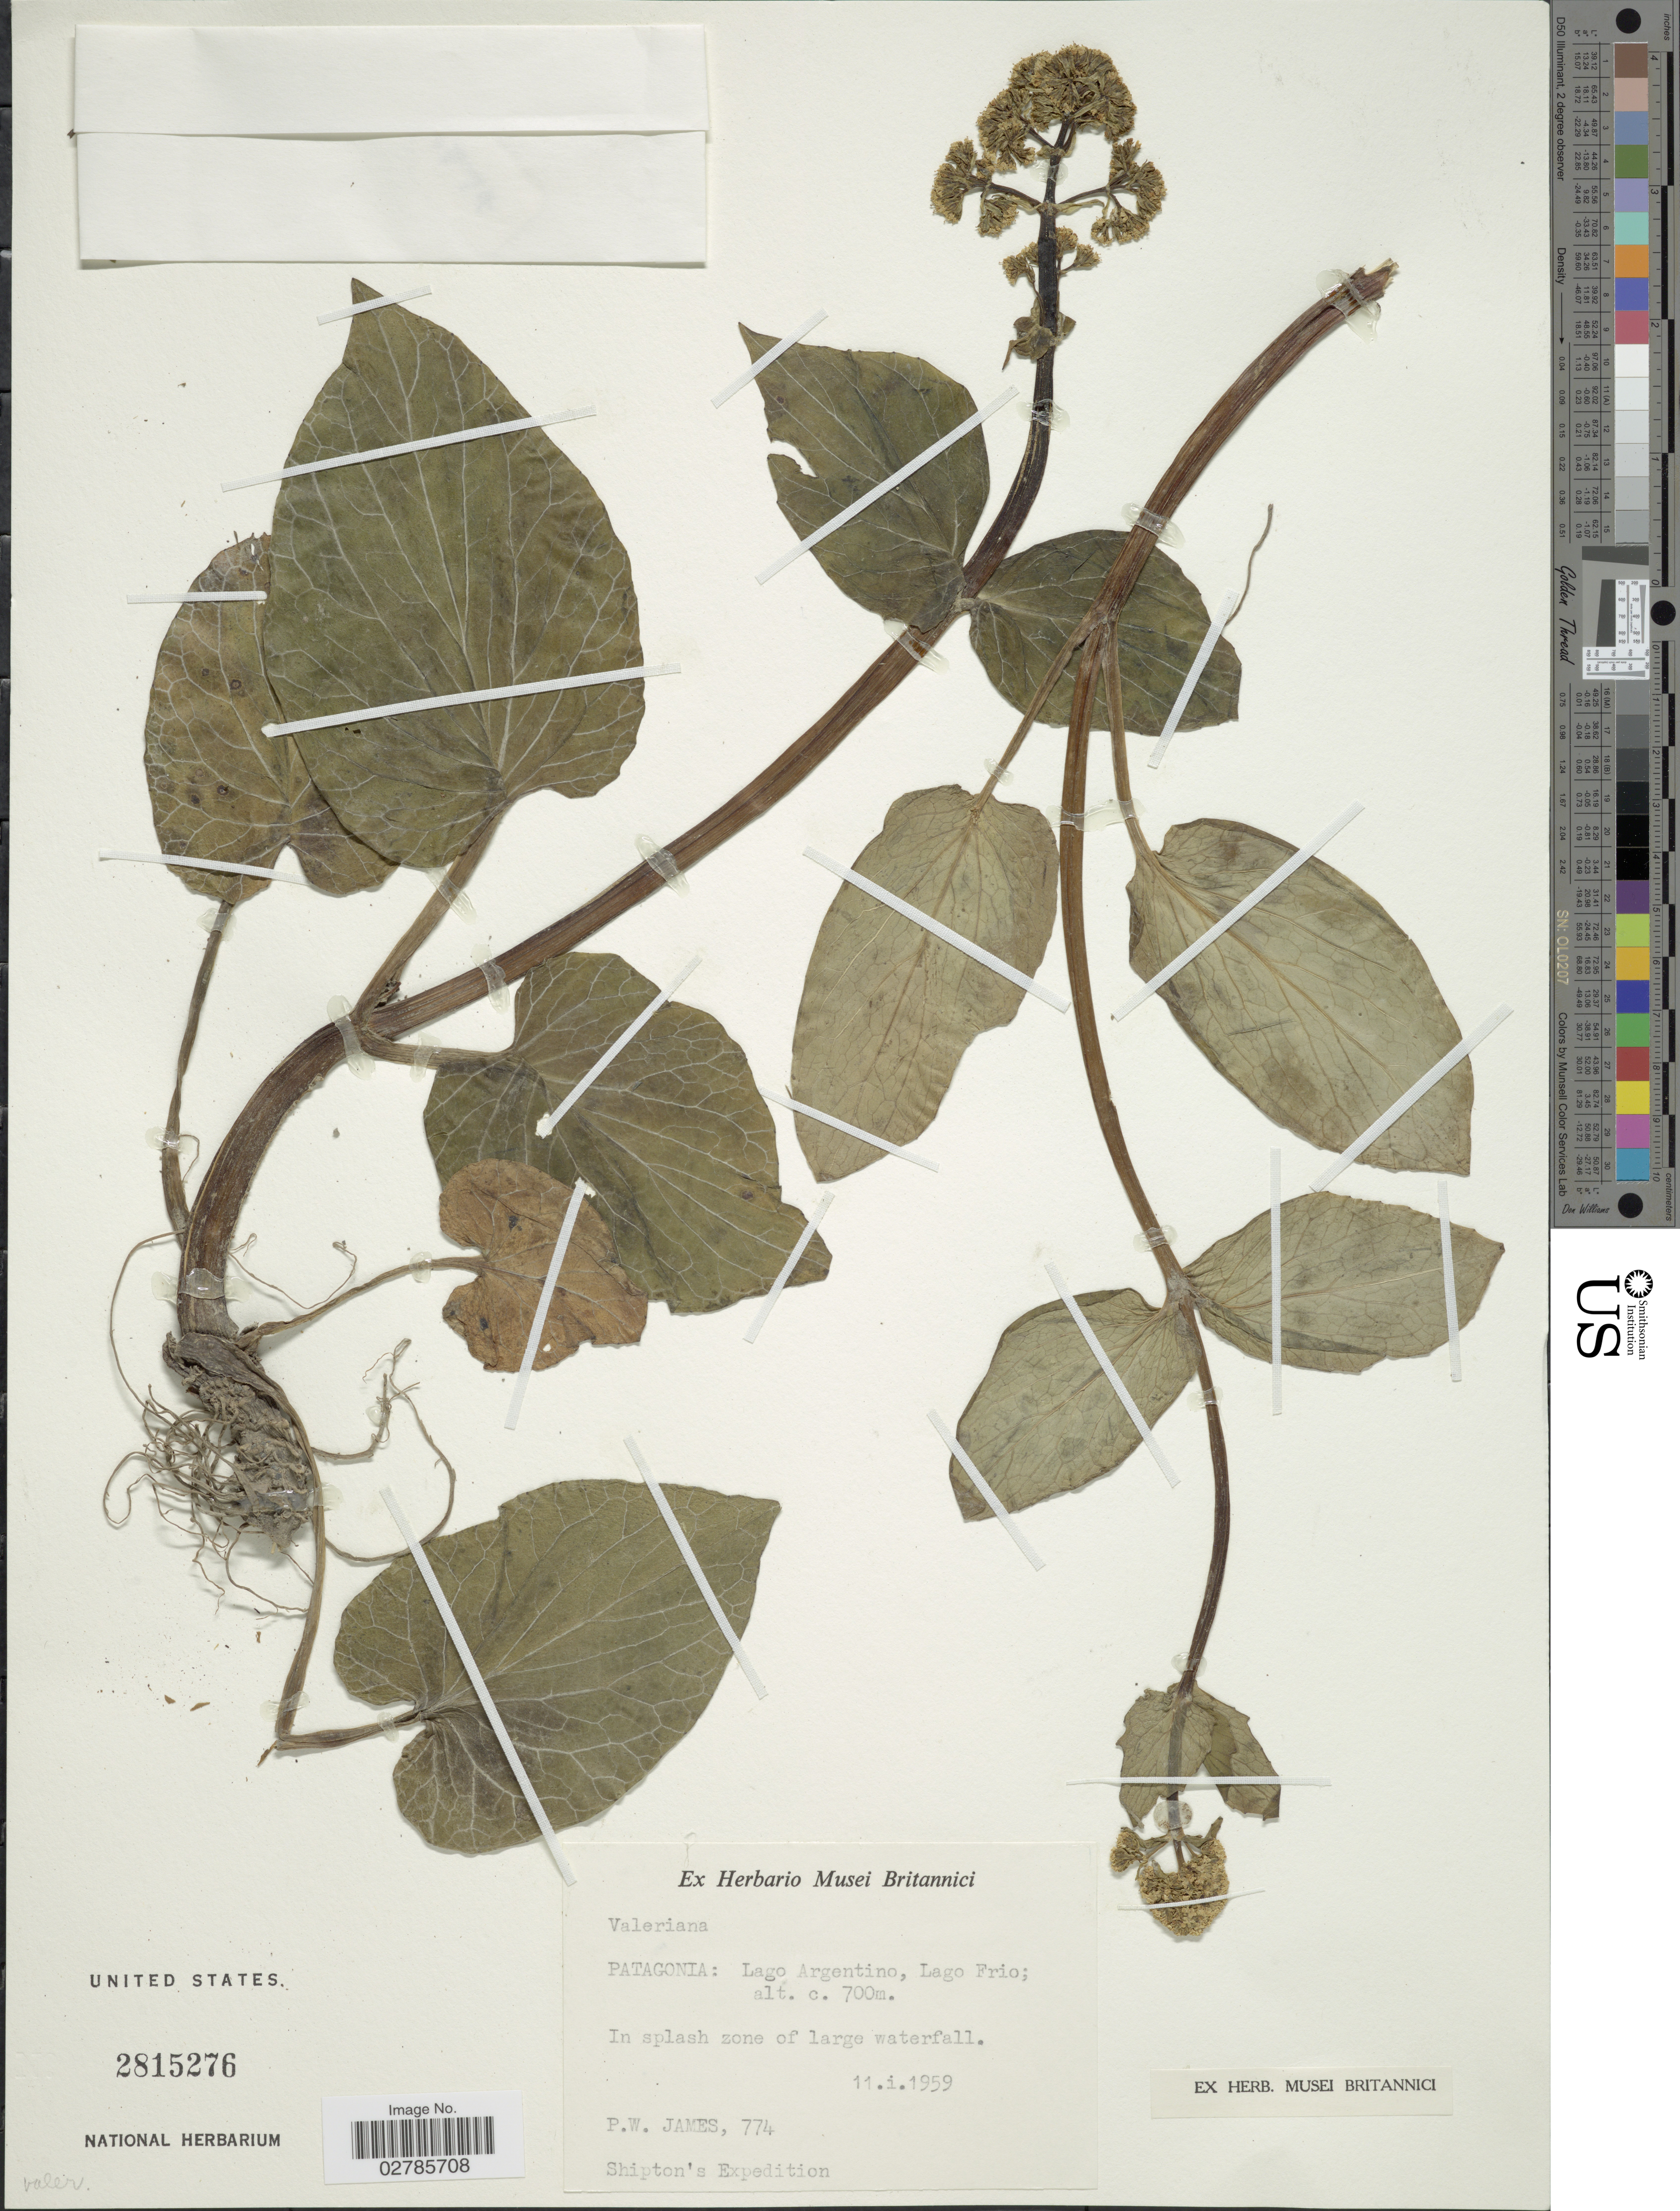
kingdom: Plantae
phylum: Tracheophyta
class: Magnoliopsida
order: Dipsacales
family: Caprifoliaceae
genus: Valeriana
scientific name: Valeriana sp.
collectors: P. James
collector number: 774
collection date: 1959-01-11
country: Argentina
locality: Patagonia: Lago Argentino, Lago Frio.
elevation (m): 700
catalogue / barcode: US 2815276